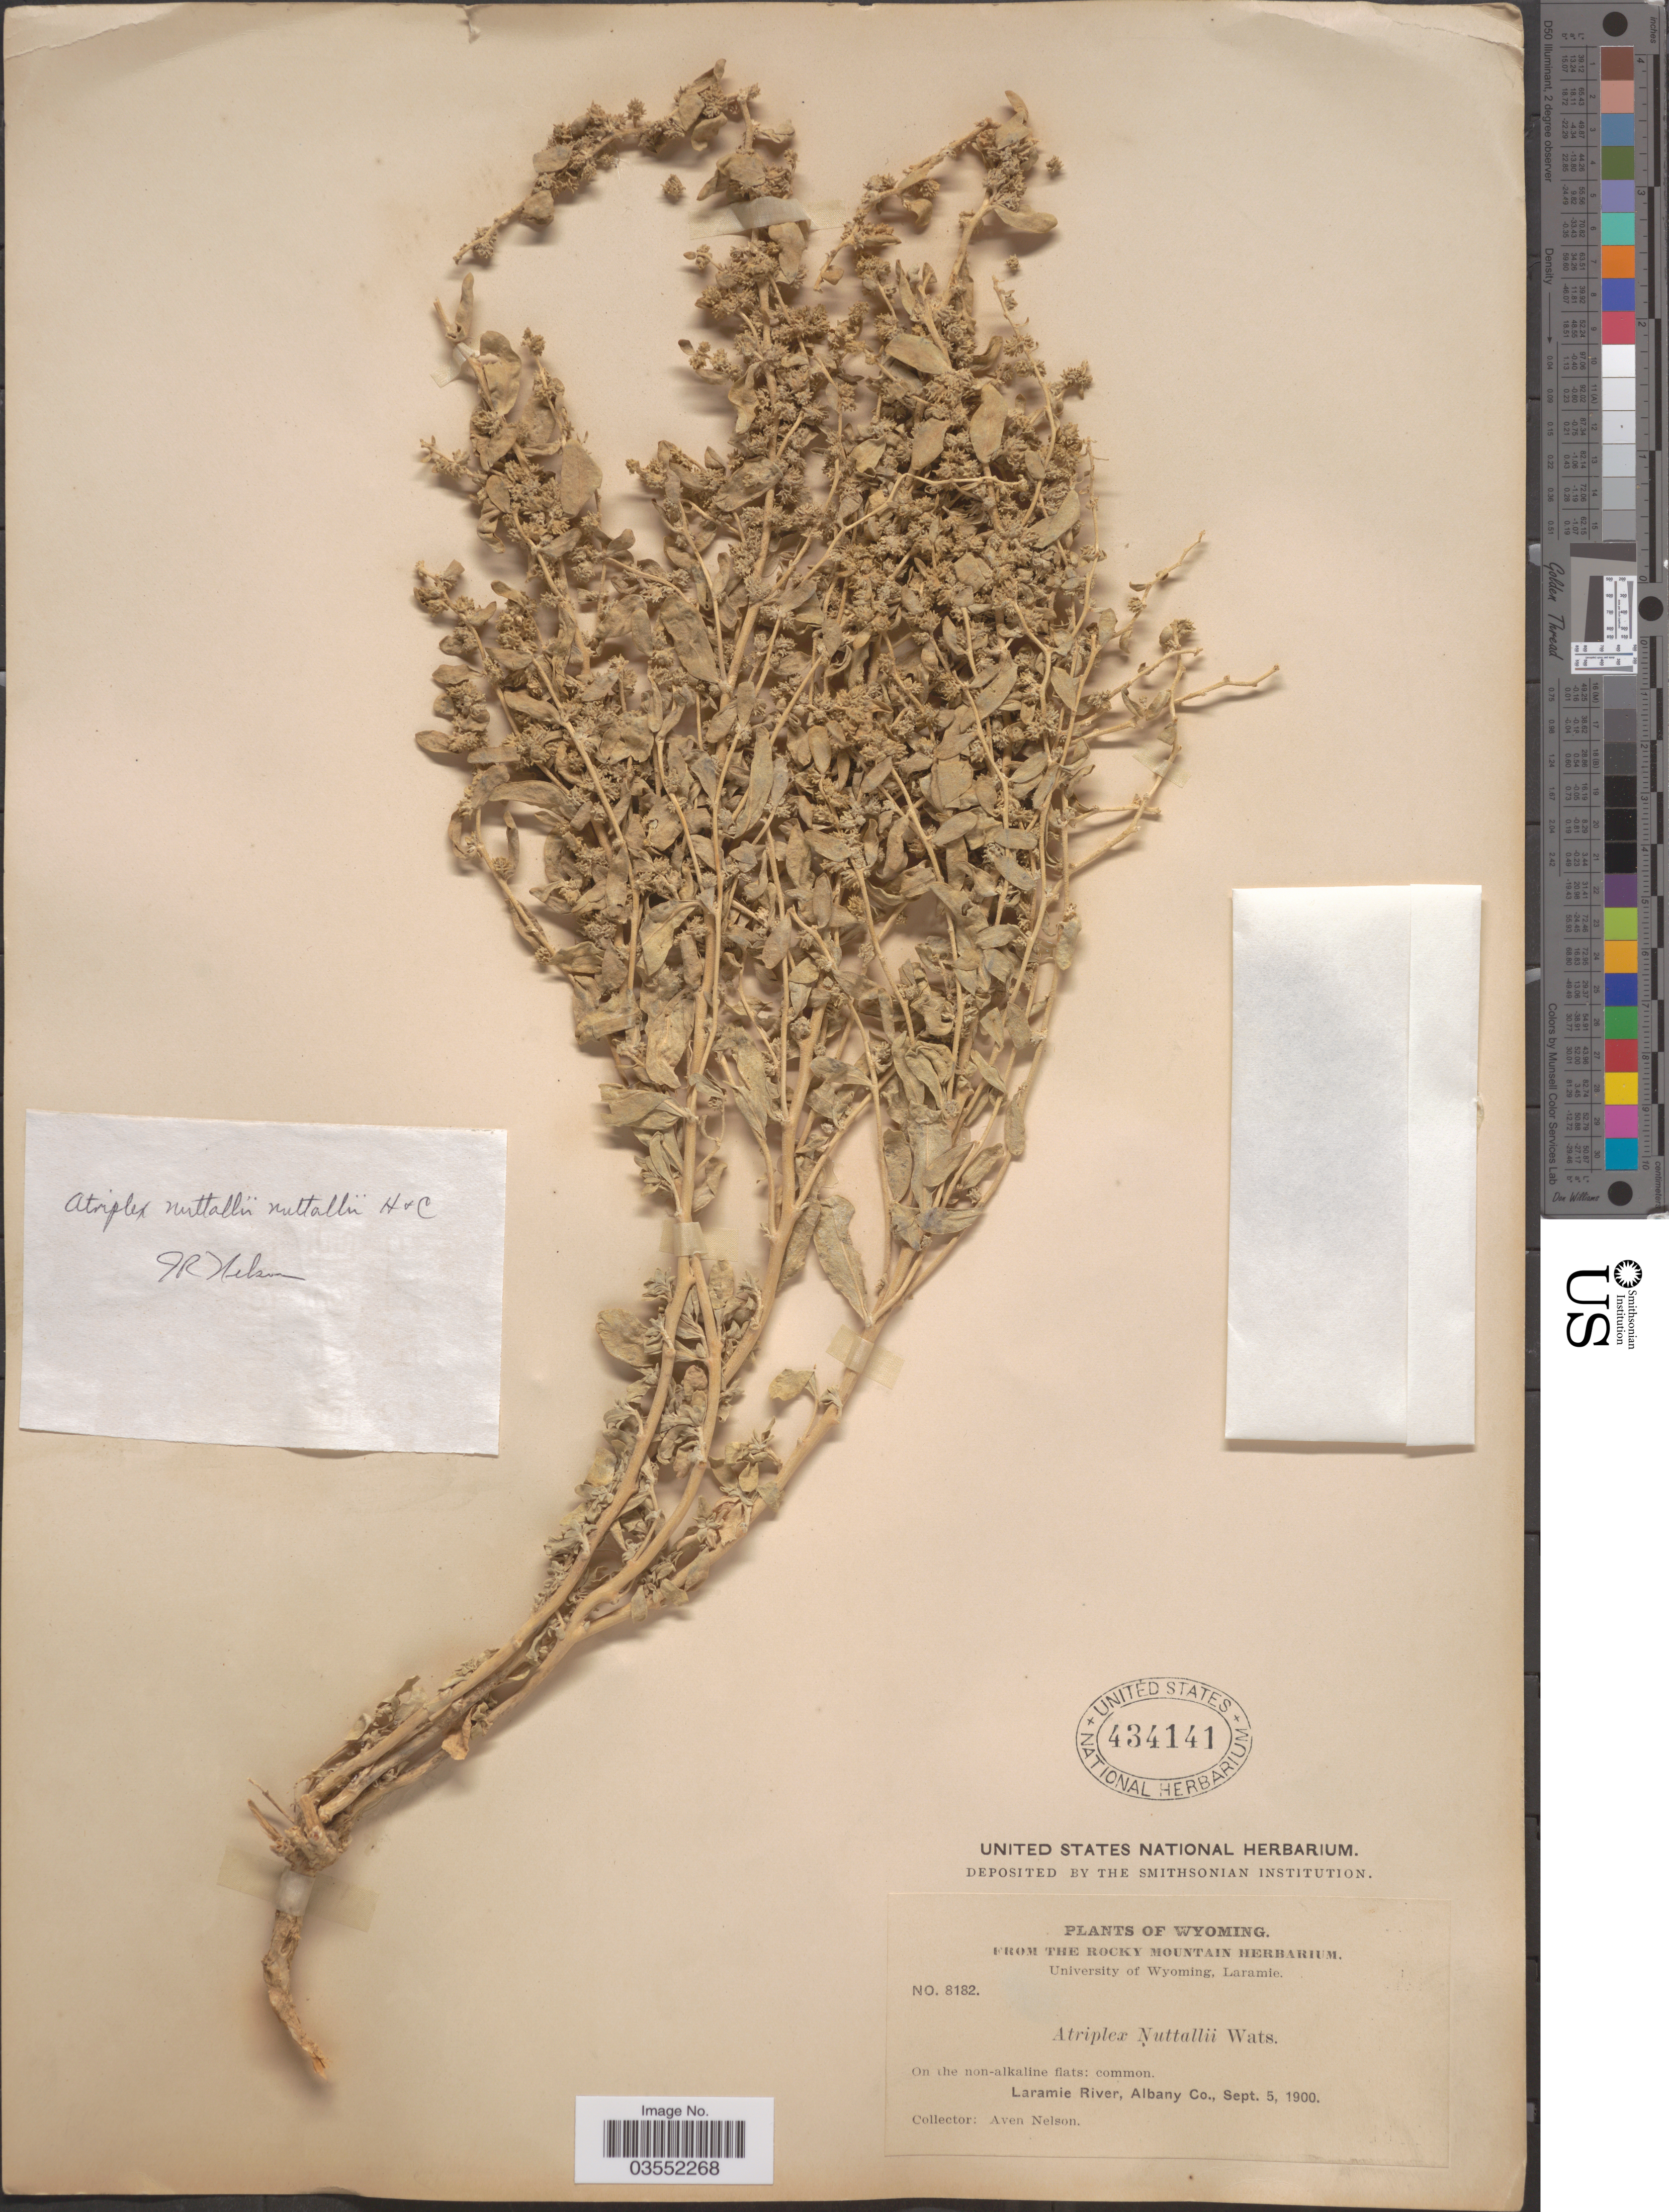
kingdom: Plantae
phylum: Tracheophyta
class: Magnoliopsida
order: Caryophyllales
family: Amaranthaceae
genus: Atriplex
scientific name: Atriplex nuttallii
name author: S. Watson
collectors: A. Nelson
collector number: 8182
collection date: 1900-09-05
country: United States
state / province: Wyoming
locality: Laramie River, Albany Co.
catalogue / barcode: US 434141